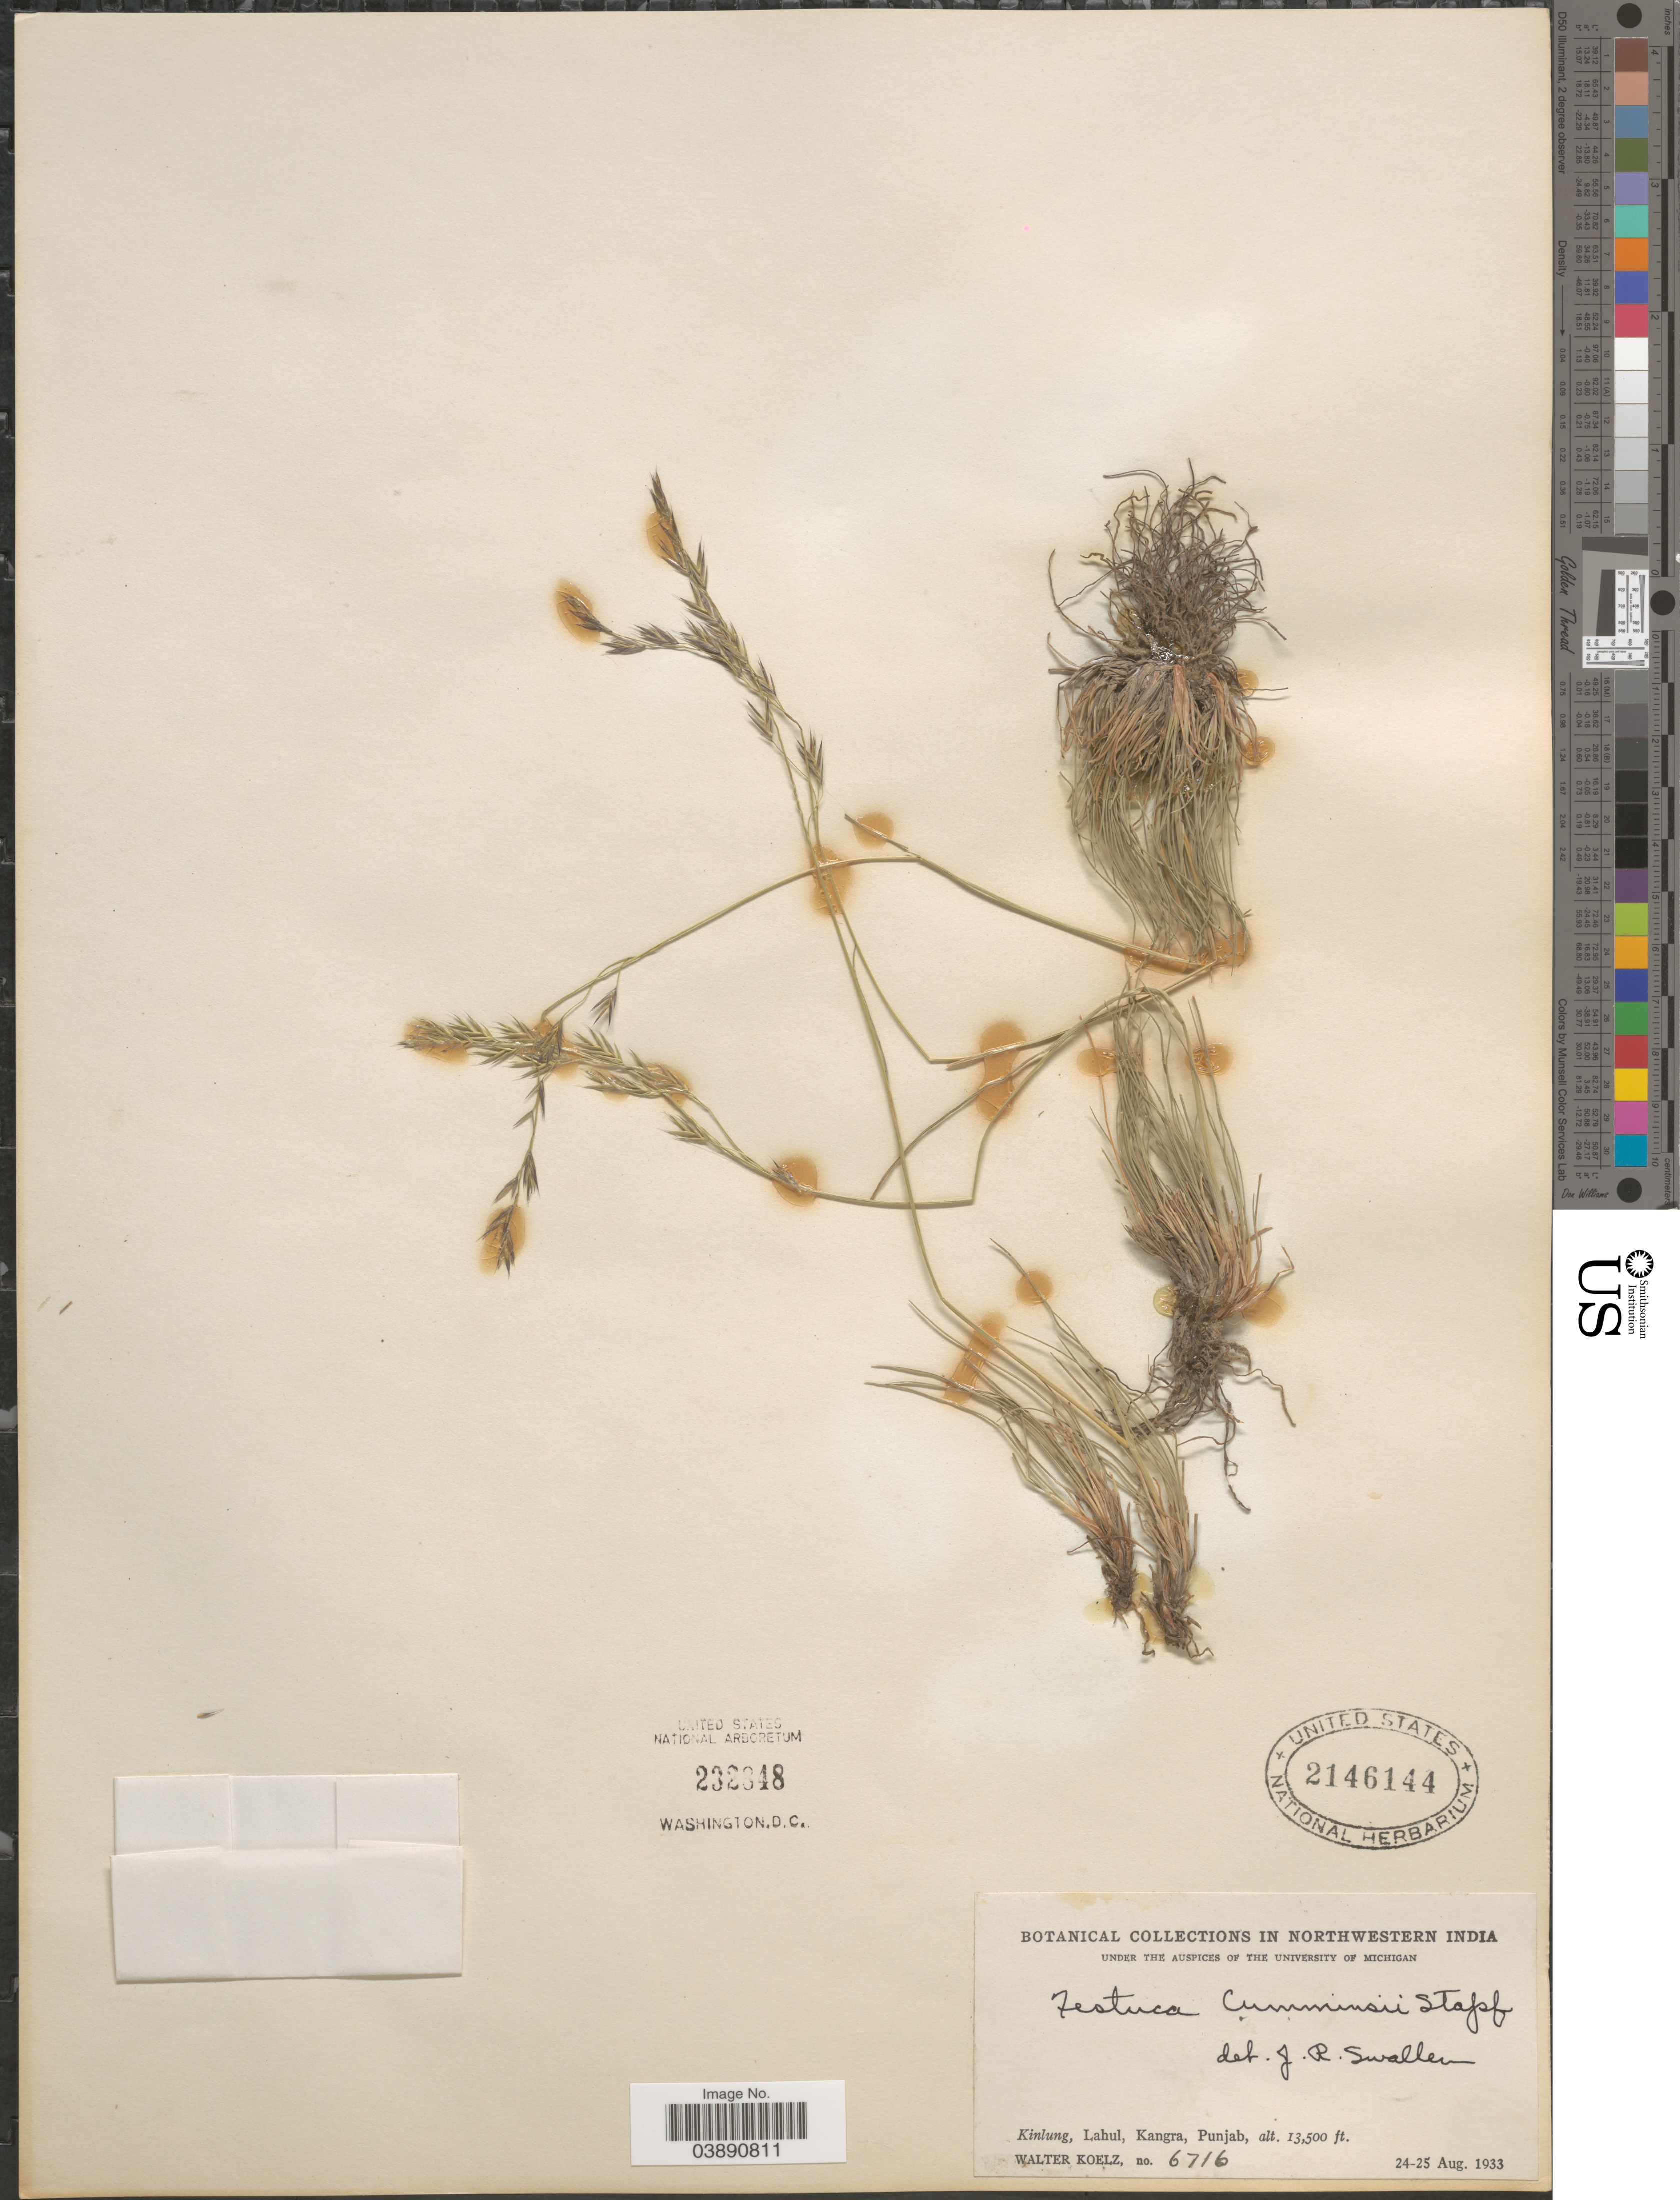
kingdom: Plantae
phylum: Tracheophyta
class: Liliopsida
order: Poales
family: Poaceae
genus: Festuca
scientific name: Festuca cumminsii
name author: Stapf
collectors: W. N. Koelz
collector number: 6716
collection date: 1933-08-24/1933-08-25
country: India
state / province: Punjab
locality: Northwestern India. Kinlung, Lahul, Kangra, Punjab.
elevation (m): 4115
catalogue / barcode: US 2146144